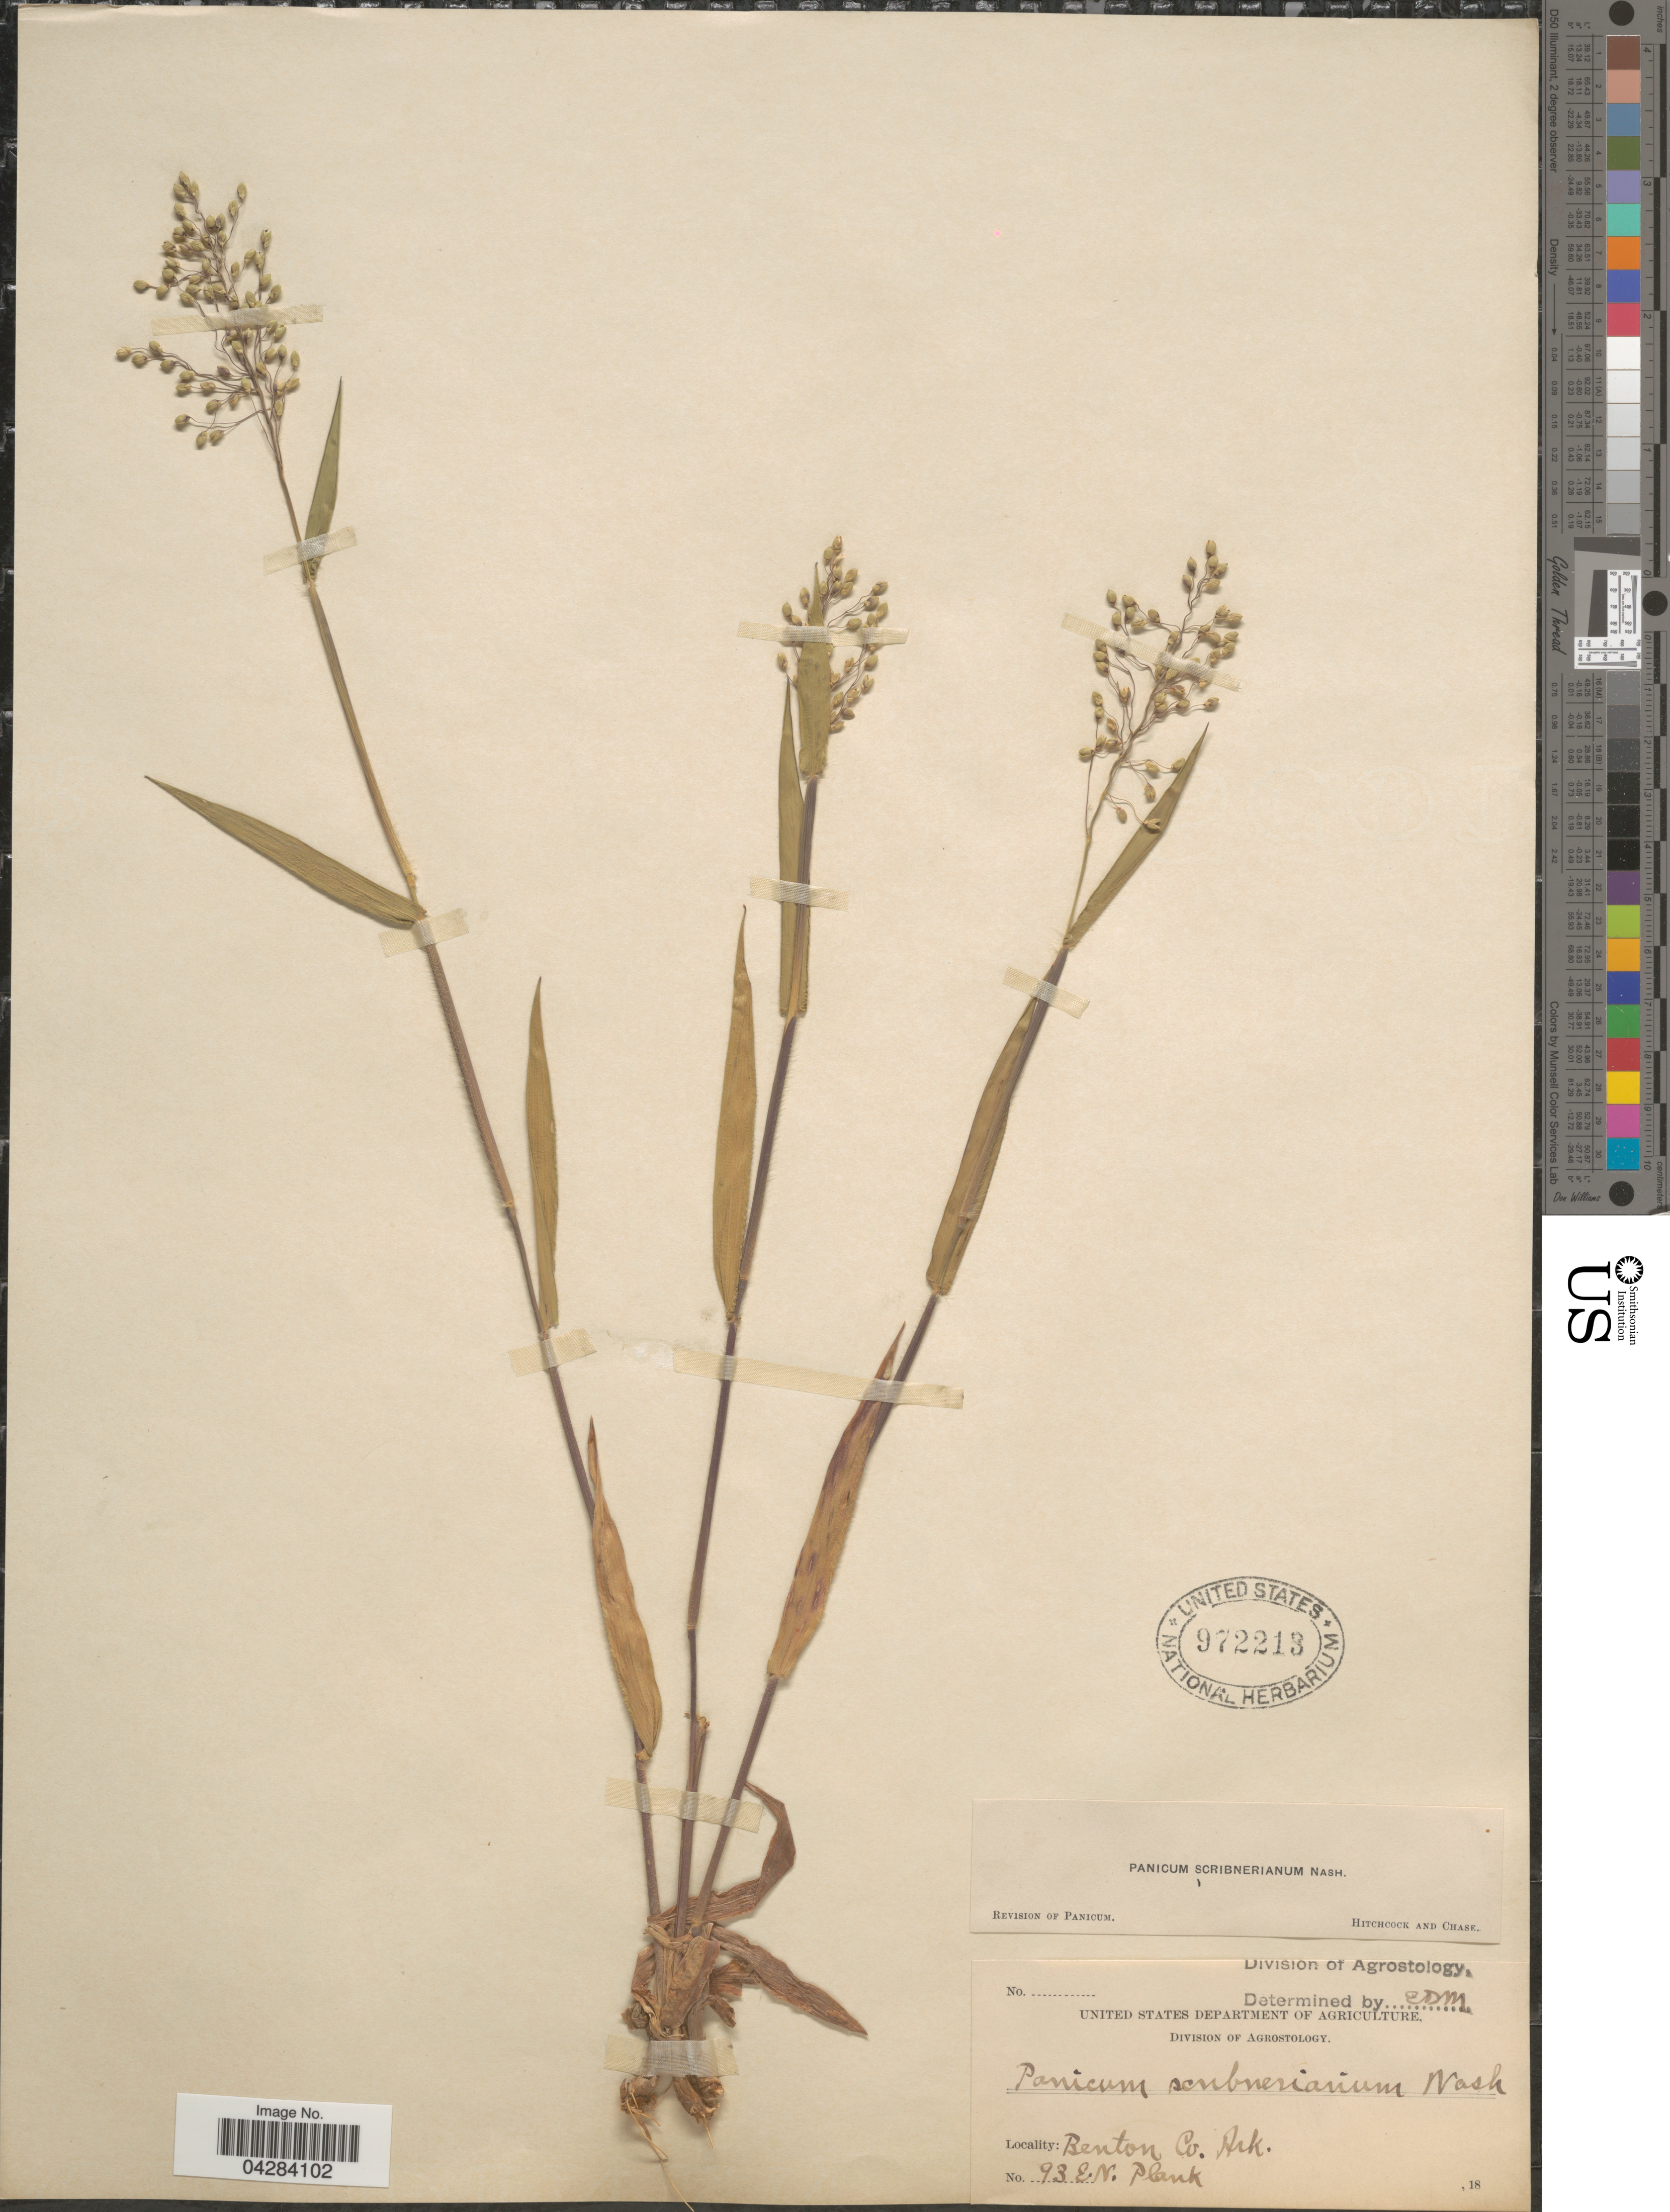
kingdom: Plantae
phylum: Tracheophyta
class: Liliopsida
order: Poales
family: Poaceae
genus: Dichanthelium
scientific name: Dichanthelium oligosanthes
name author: (Schult.) Gould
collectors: E. Plank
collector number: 93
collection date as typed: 18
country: United States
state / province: Arkansas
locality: Benton Co.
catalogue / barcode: US 972213